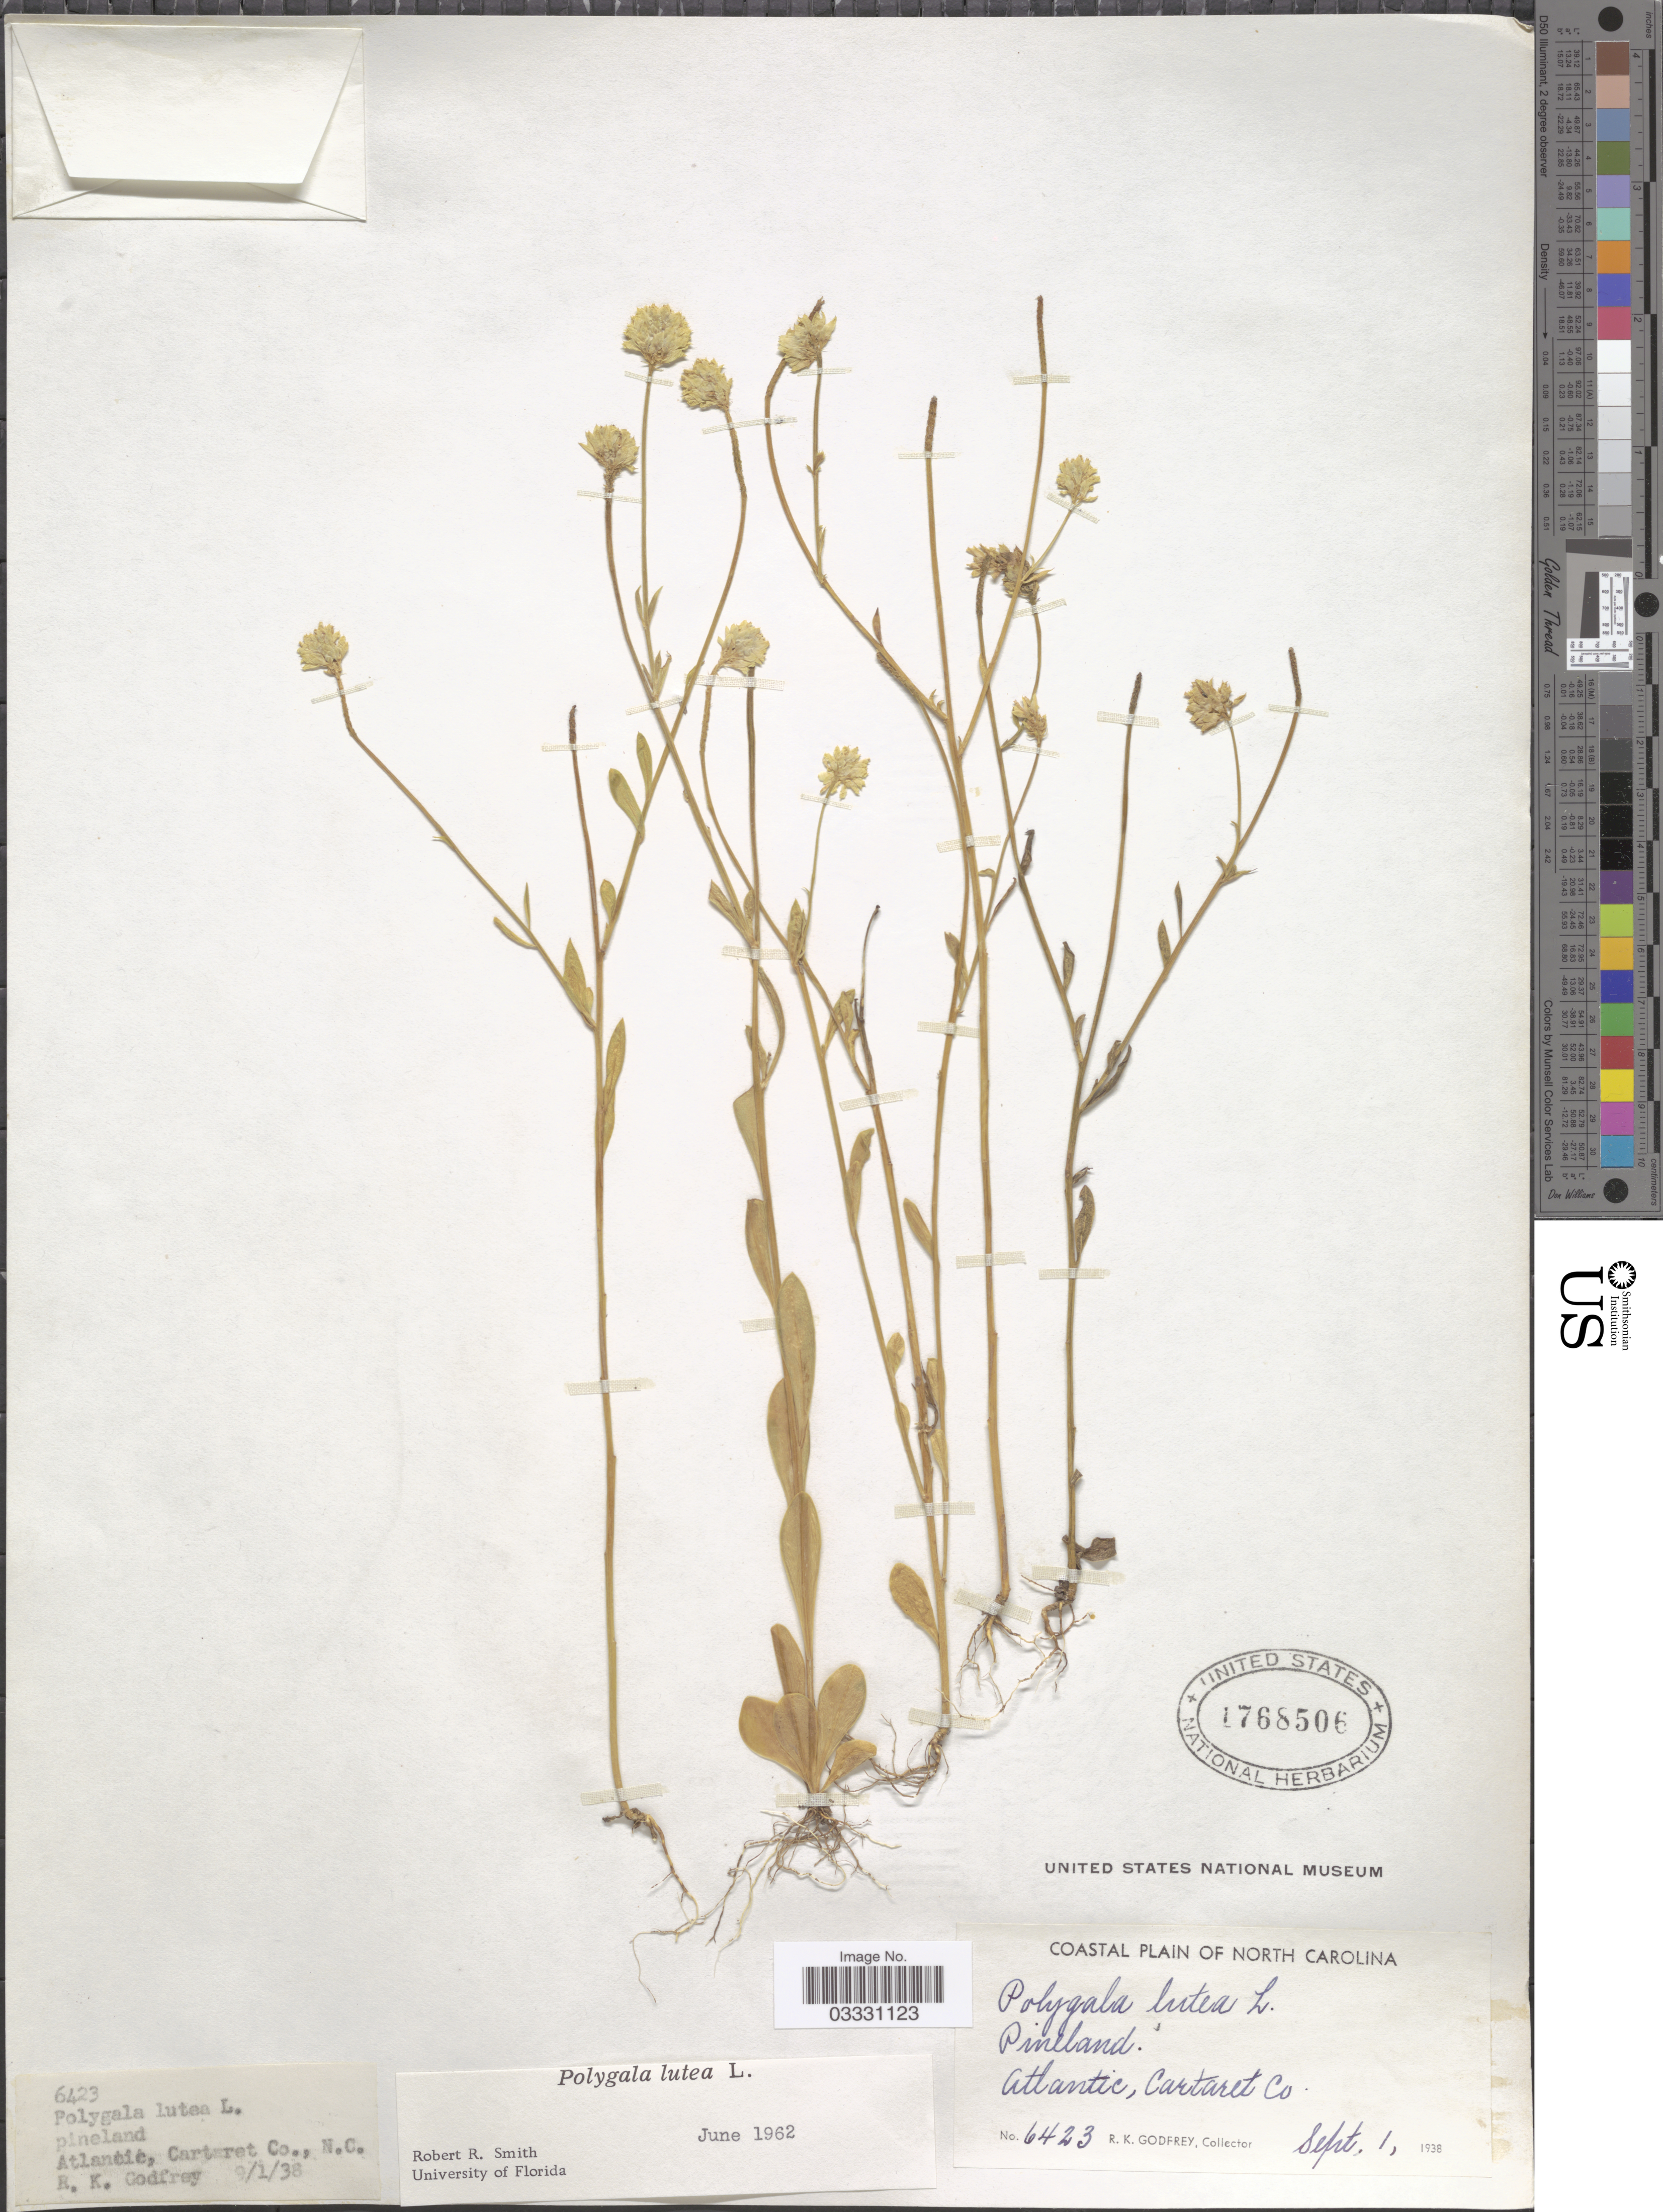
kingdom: Plantae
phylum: Tracheophyta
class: Magnoliopsida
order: Fabales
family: Polygalaceae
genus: Polygala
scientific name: Polygala lutea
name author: L.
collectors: R. K. Godfrey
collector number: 6423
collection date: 1938-09-01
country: United States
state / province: North Carolina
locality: Coastal plain of North Carolina. Atlantic, Cartaret Co.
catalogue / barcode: US 1768506